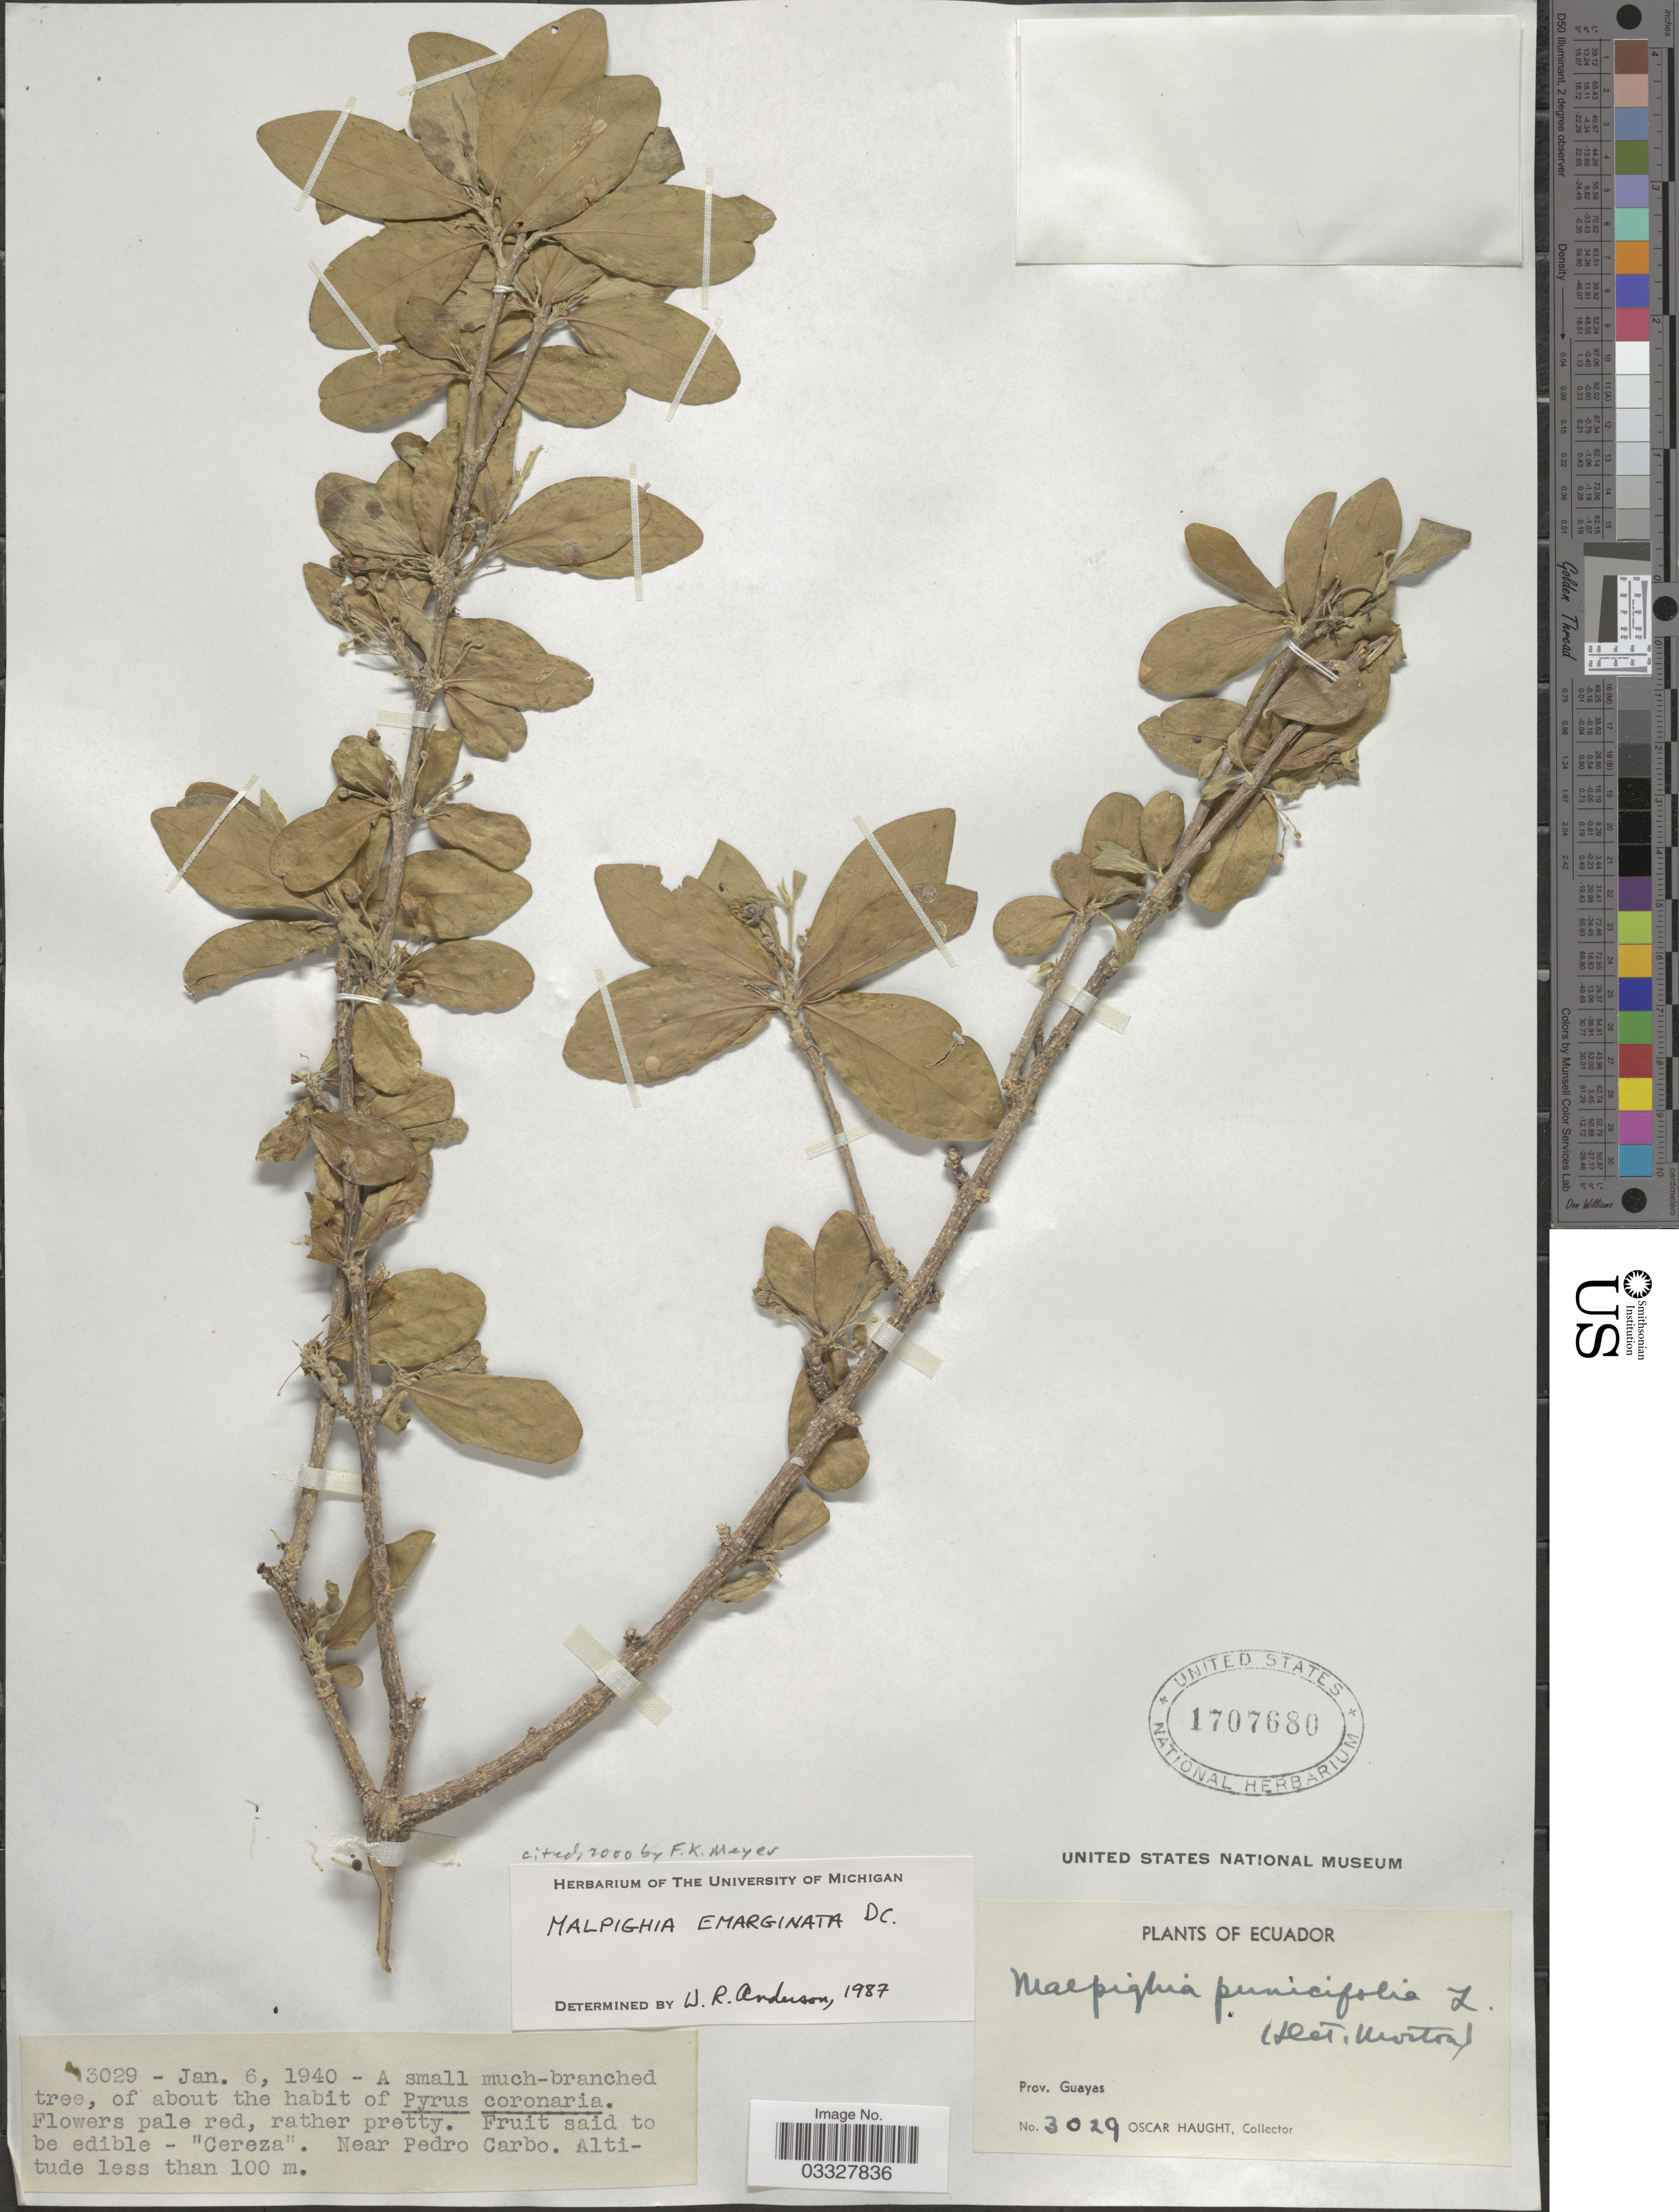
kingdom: Plantae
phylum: Tracheophyta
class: Magnoliopsida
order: Malpighiales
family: Malpighiaceae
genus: Malpighia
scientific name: Malpighia emarginata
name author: DC.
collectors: O. L. Haught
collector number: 3029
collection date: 1940-01-06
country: Ecuador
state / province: Guayas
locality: Near Pedro Carbo.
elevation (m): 100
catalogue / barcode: US 1707680